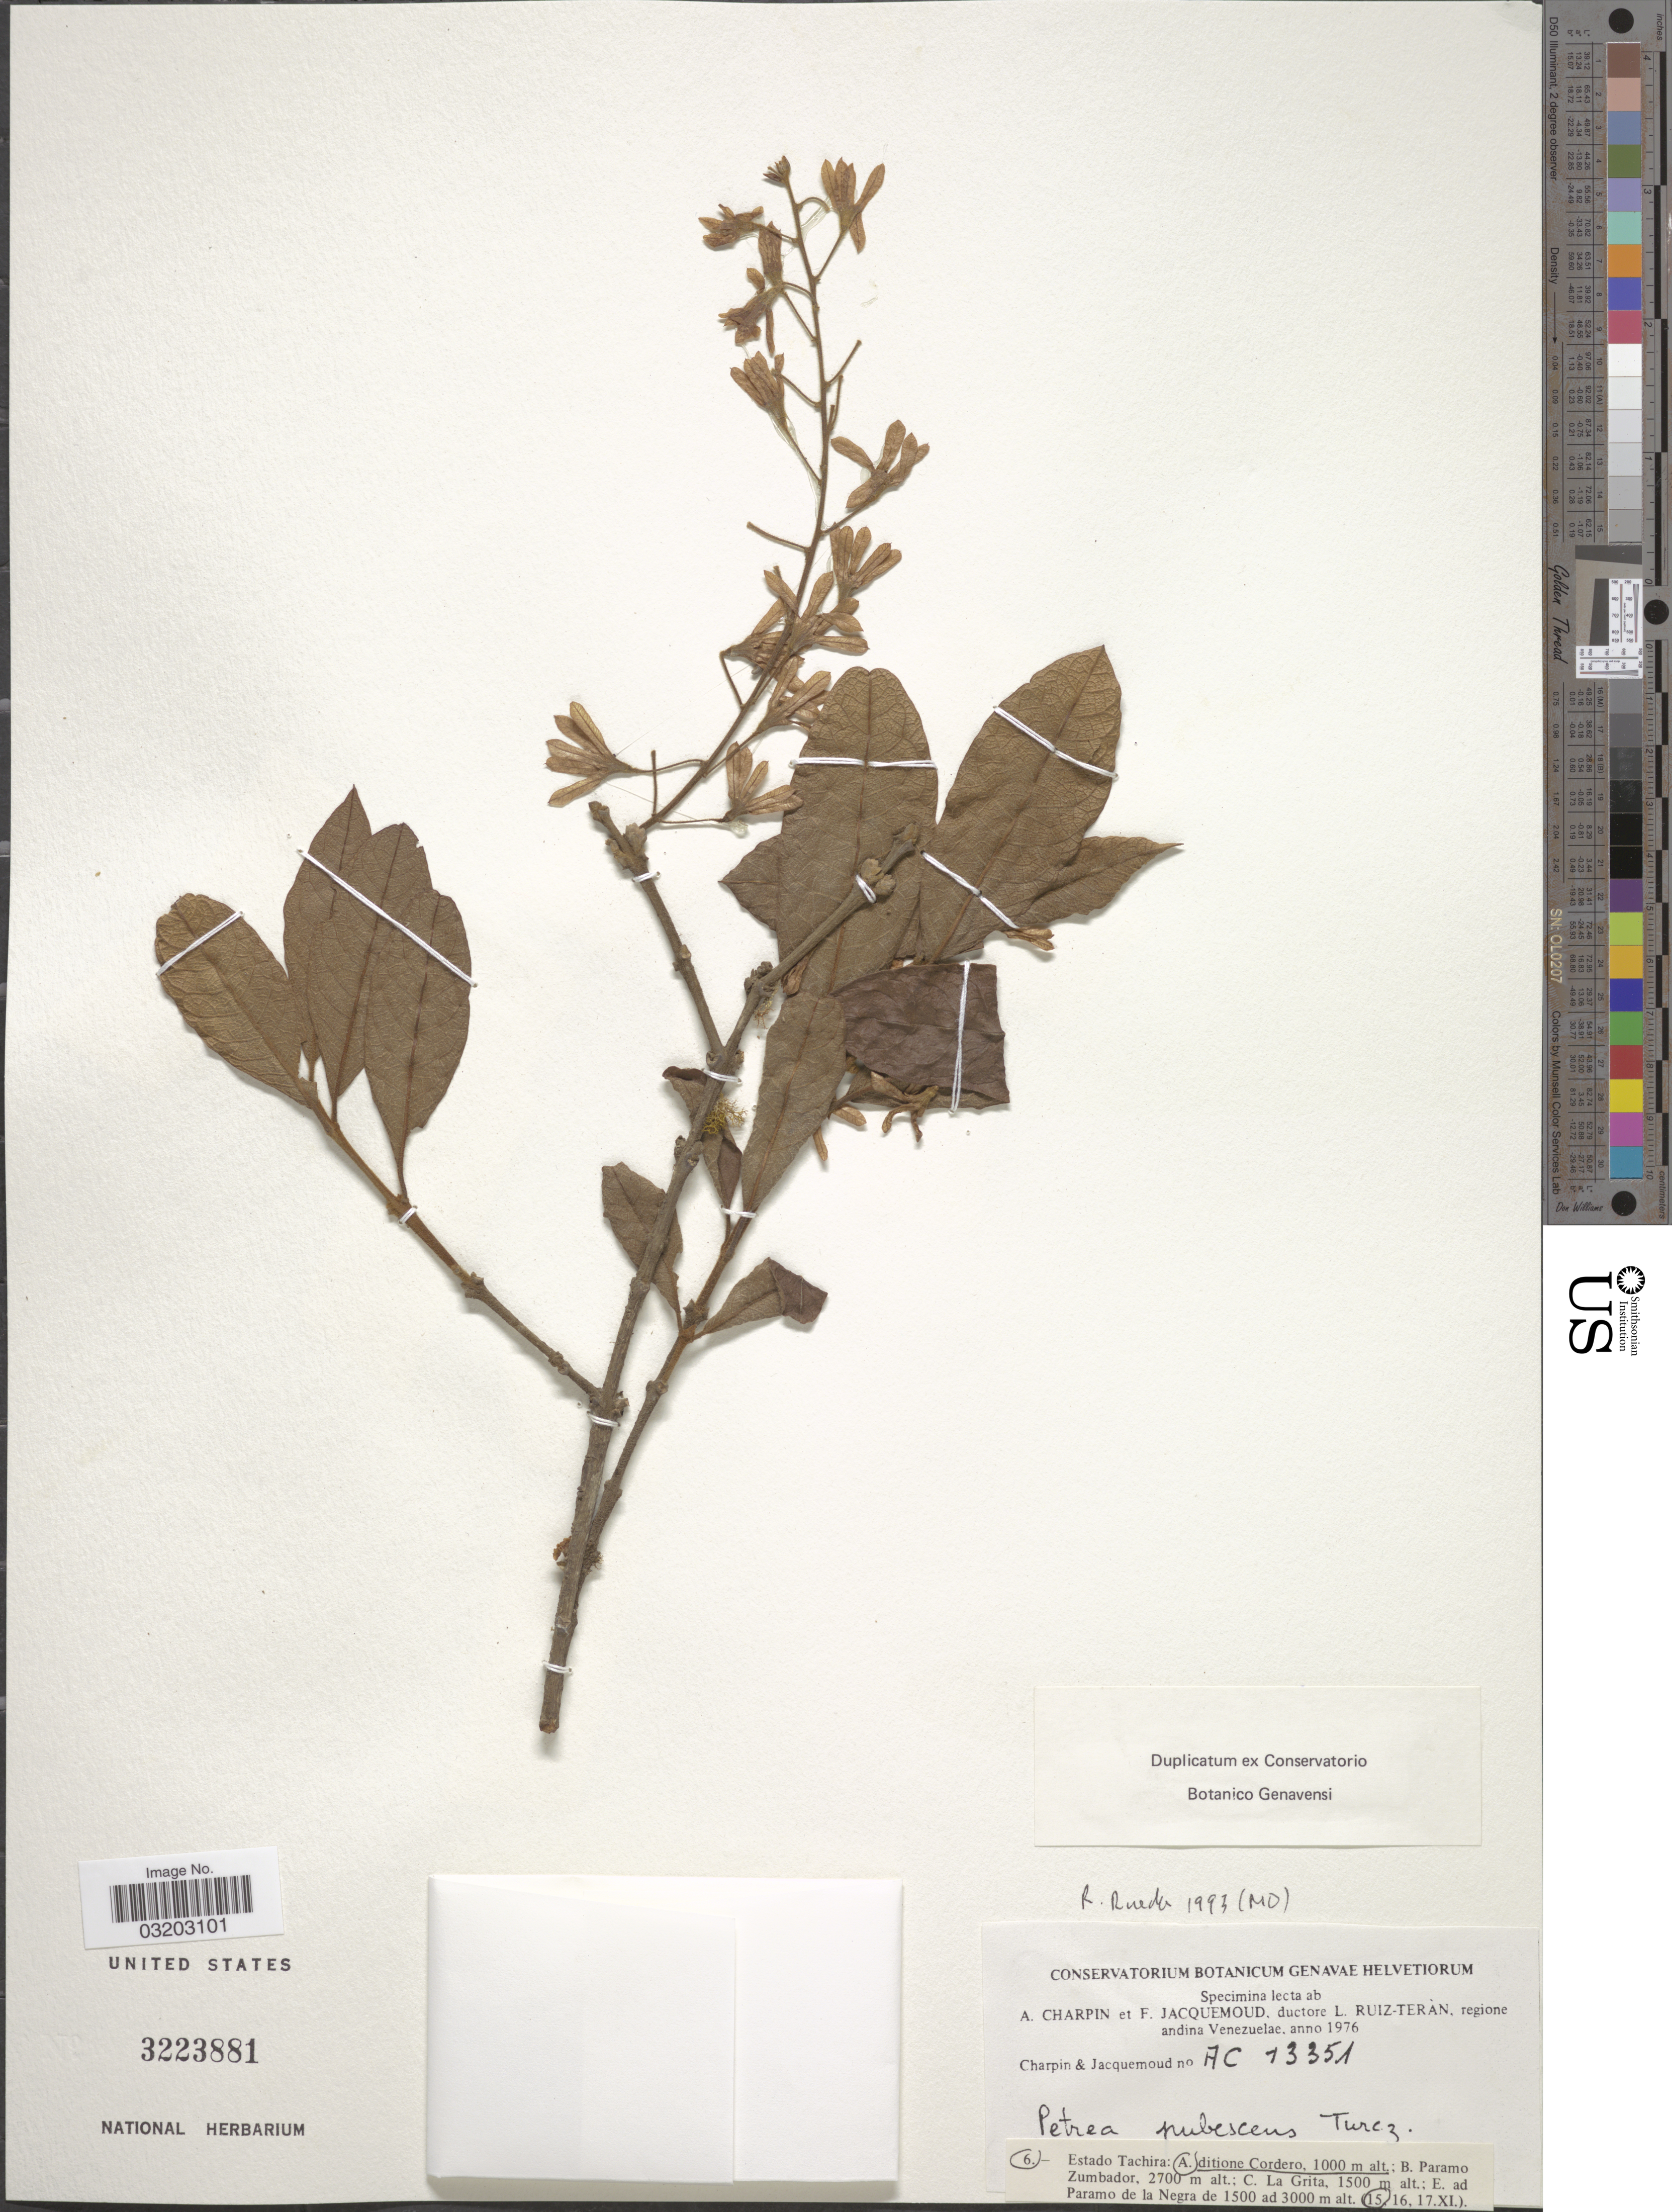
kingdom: Plantae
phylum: Tracheophyta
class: Magnoliopsida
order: Lamiales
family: Verbenaceae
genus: Petrea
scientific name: Petrea pubescens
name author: Turcz.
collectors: A. Charpin & F. Jacquemoud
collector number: AC13351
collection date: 1976-11-15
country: Venezuela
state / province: Tachira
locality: Ditione Cordero.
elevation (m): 1000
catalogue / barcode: US 3223881